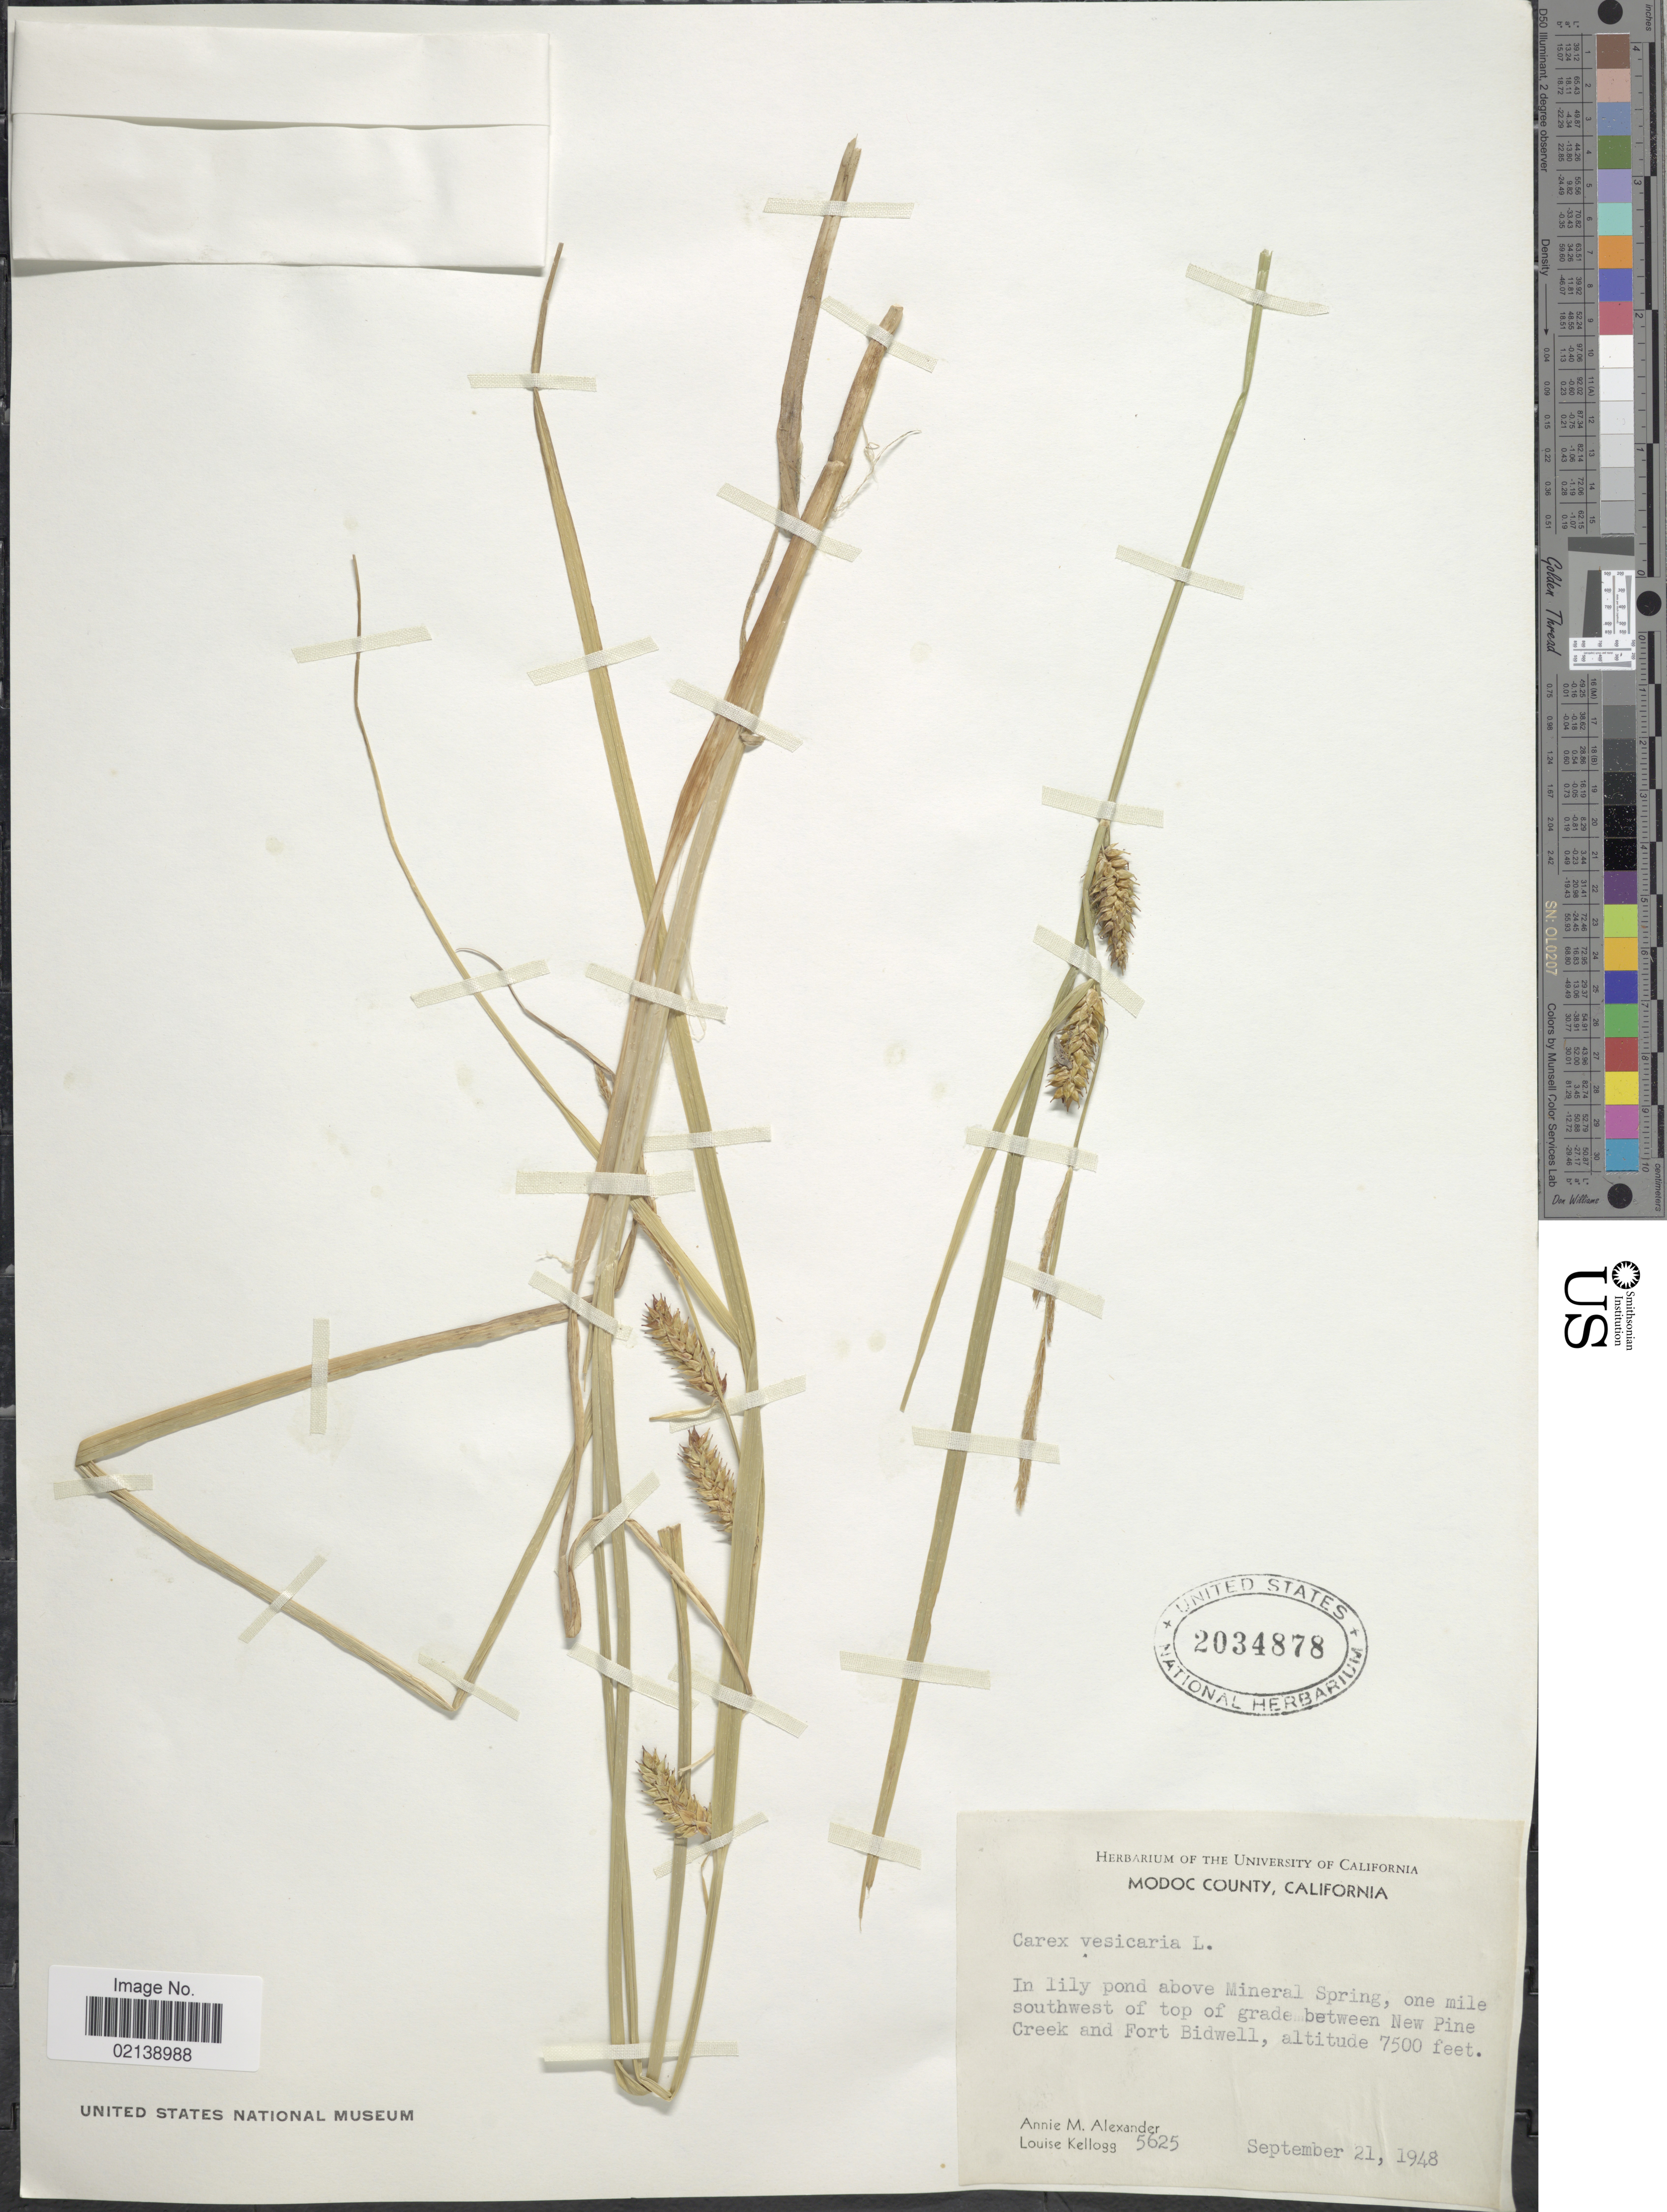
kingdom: Plantae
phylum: Tracheophyta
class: Liliopsida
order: Poales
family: Cyperaceae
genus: Carex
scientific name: Carex vesicaria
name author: L.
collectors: A. M. Alexander & L. Kellogg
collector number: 5625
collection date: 1948-09-21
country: United States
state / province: California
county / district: Modoc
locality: Modoc County, In lily pond above Mineral Spring, on mile southwest of top of grade between New Pine Creek and Fort Bidwell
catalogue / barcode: US 2034878